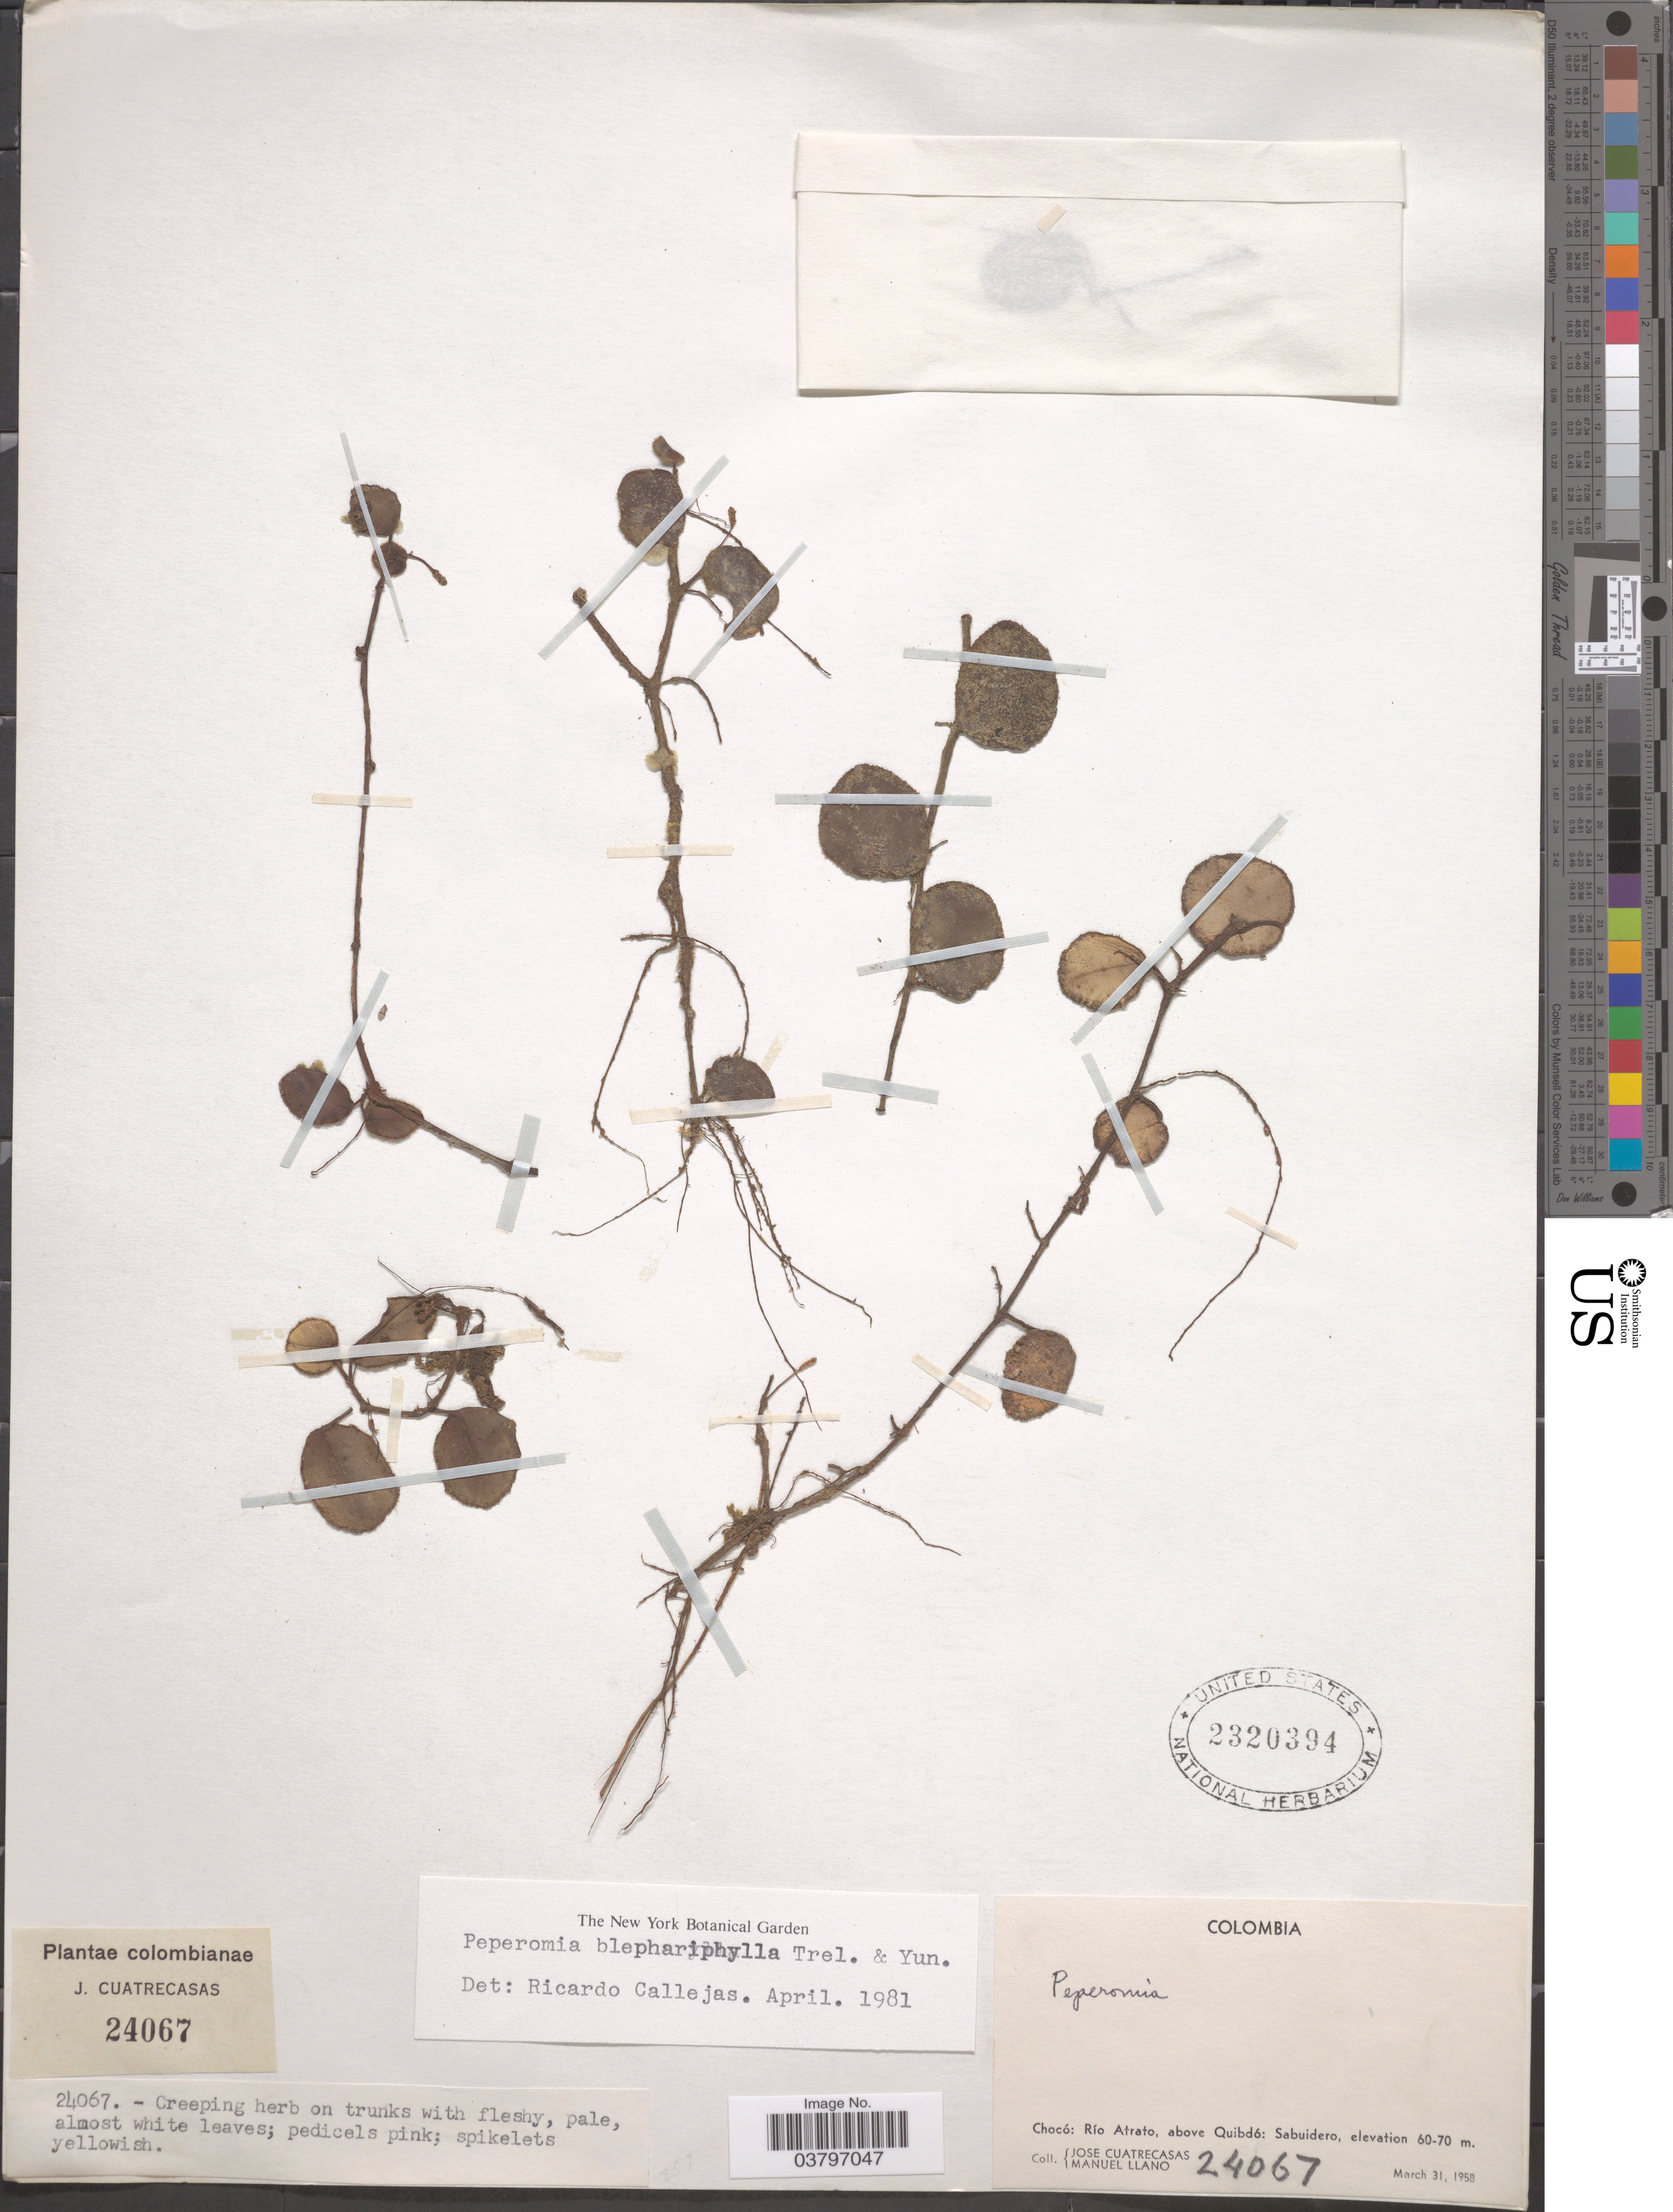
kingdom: Plantae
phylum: Tracheophyta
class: Magnoliopsida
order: Piperales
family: Piperaceae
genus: Peperomia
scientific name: Peperomia ciliaris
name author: C. DC.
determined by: Jiménez, José Estaban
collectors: M. Llano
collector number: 2407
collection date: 1958-03-31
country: Colombia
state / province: Chocó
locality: Río Atrato, above Quibdó: Sabuidero.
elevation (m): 60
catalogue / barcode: US 2320394